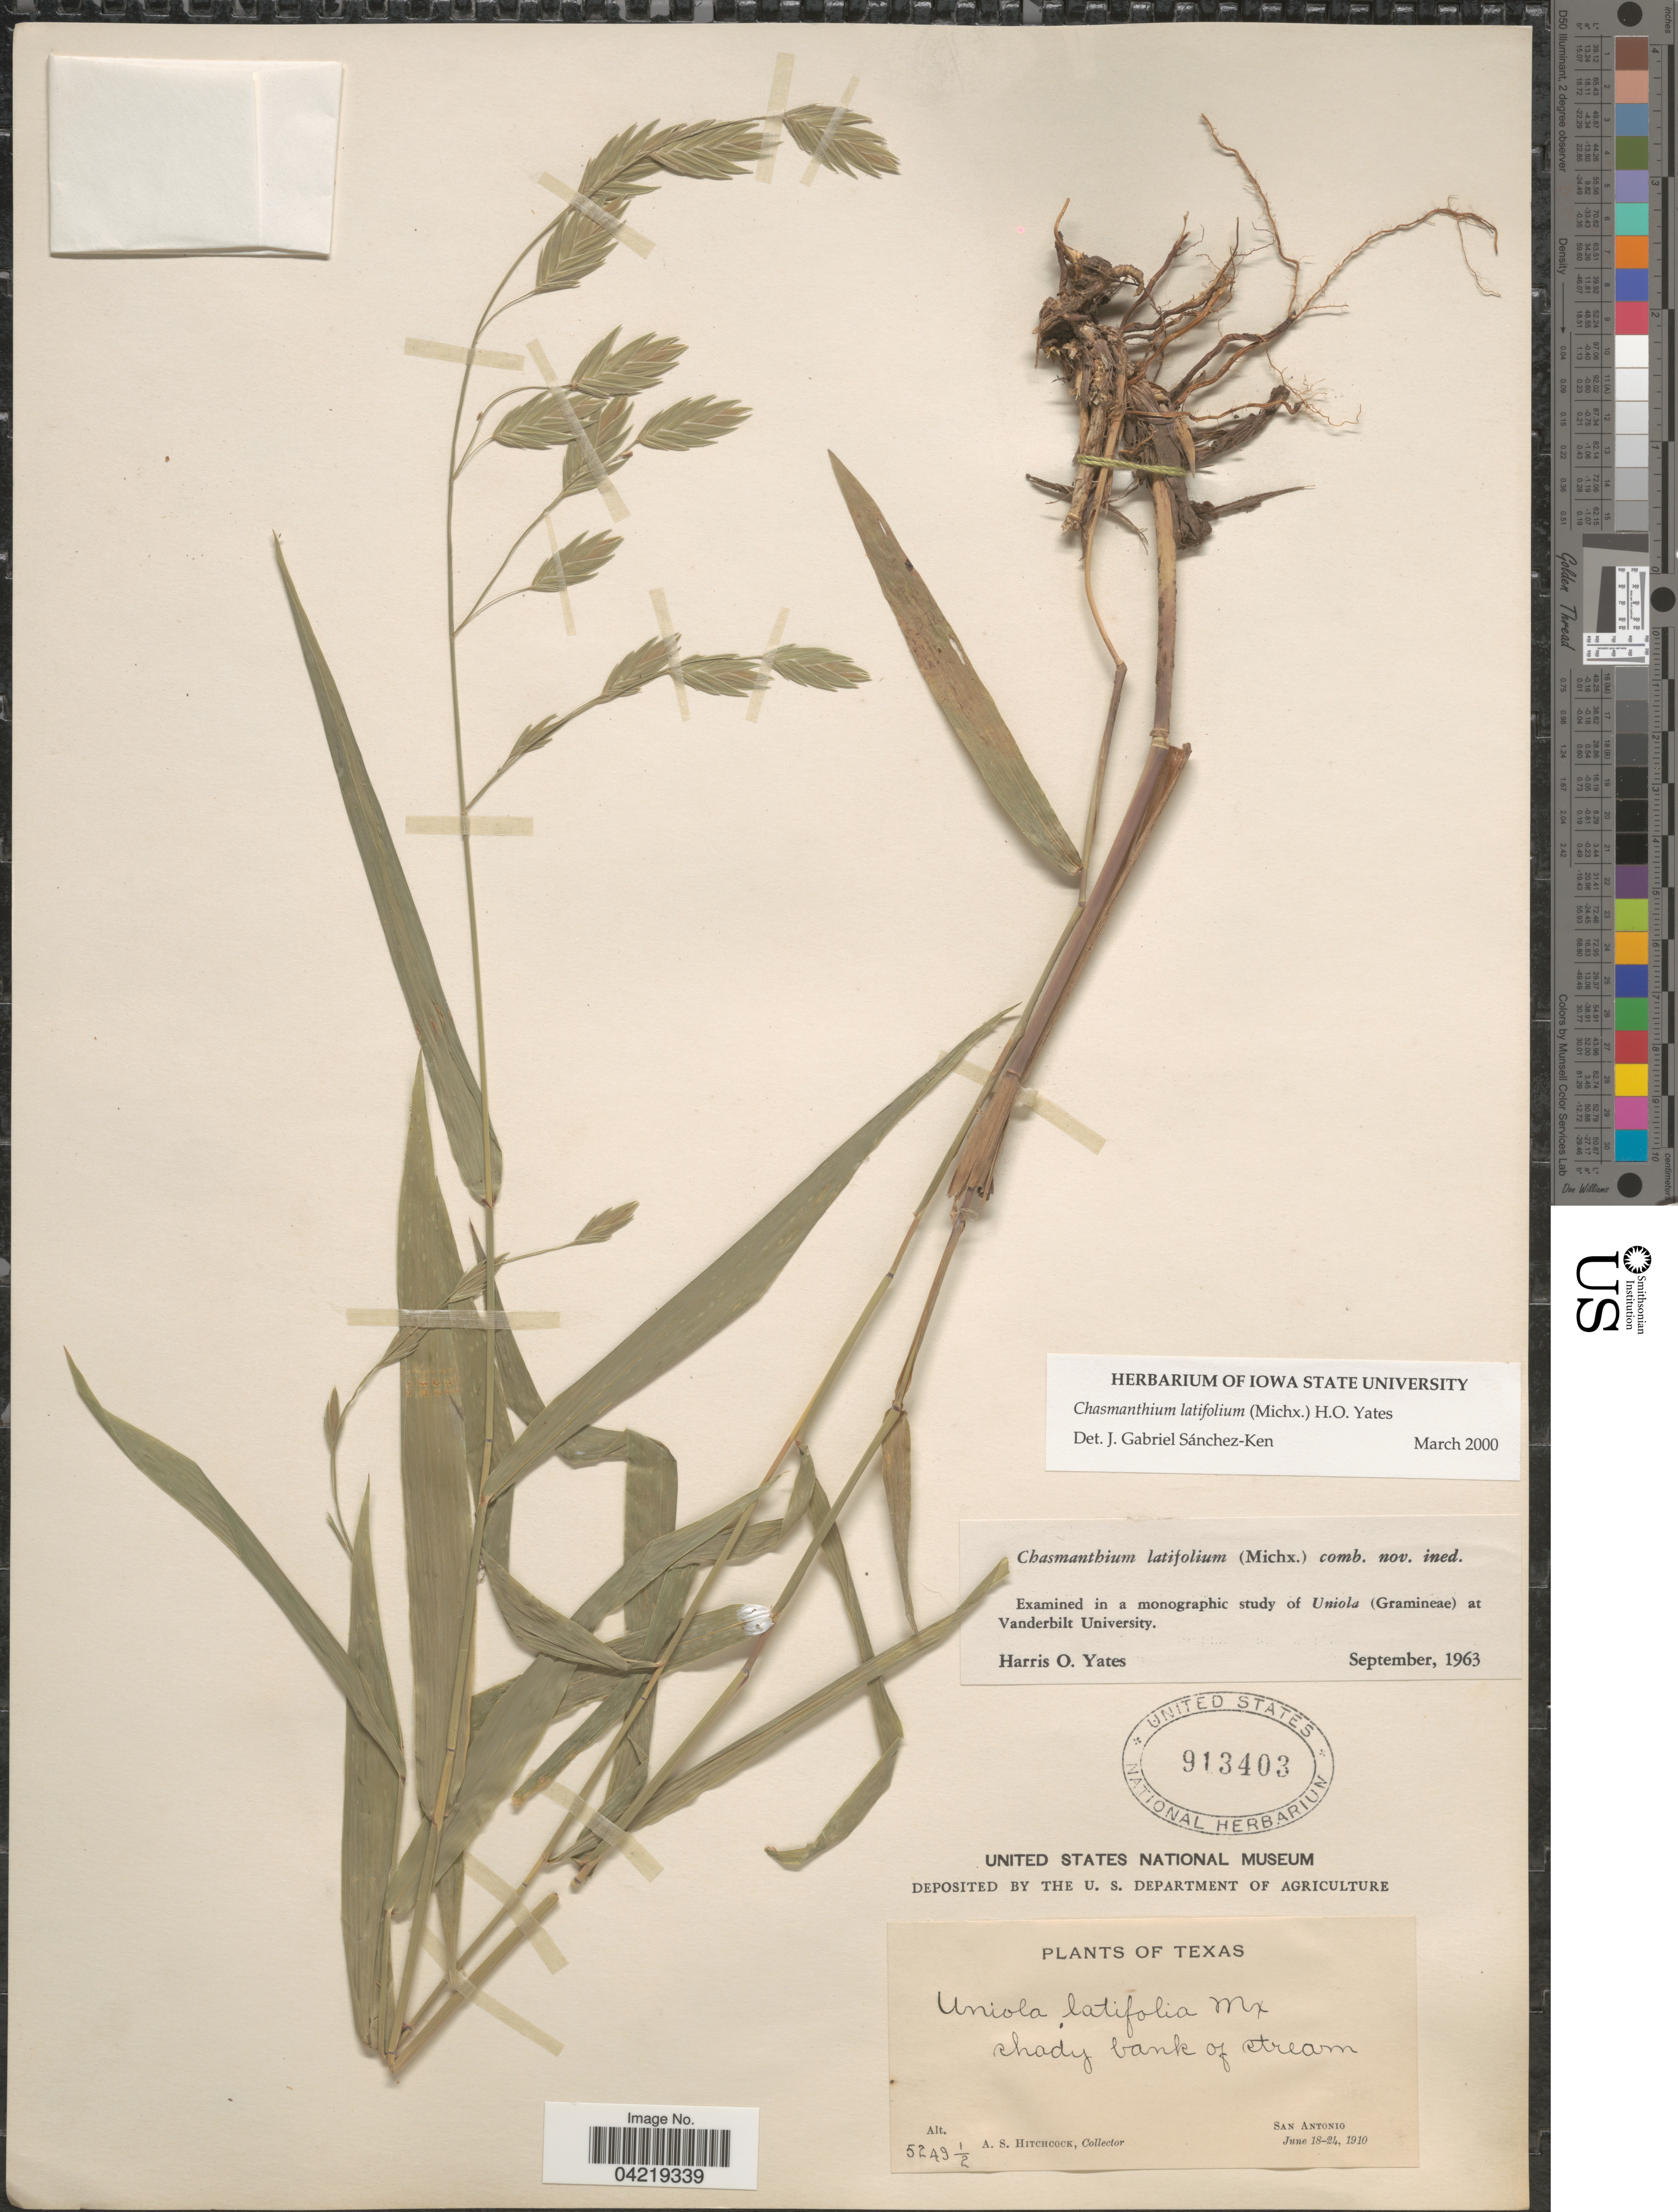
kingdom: Plantae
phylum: Tracheophyta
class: Liliopsida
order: Poales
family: Poaceae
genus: Chasmanthium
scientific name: Chasmanthium latifolium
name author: (Michx.) H.O. Yates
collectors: A. S. Hitchcock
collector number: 5249½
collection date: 1910-06-18/1910-06-24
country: United States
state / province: Texas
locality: San Antonio.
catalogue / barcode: US 913403